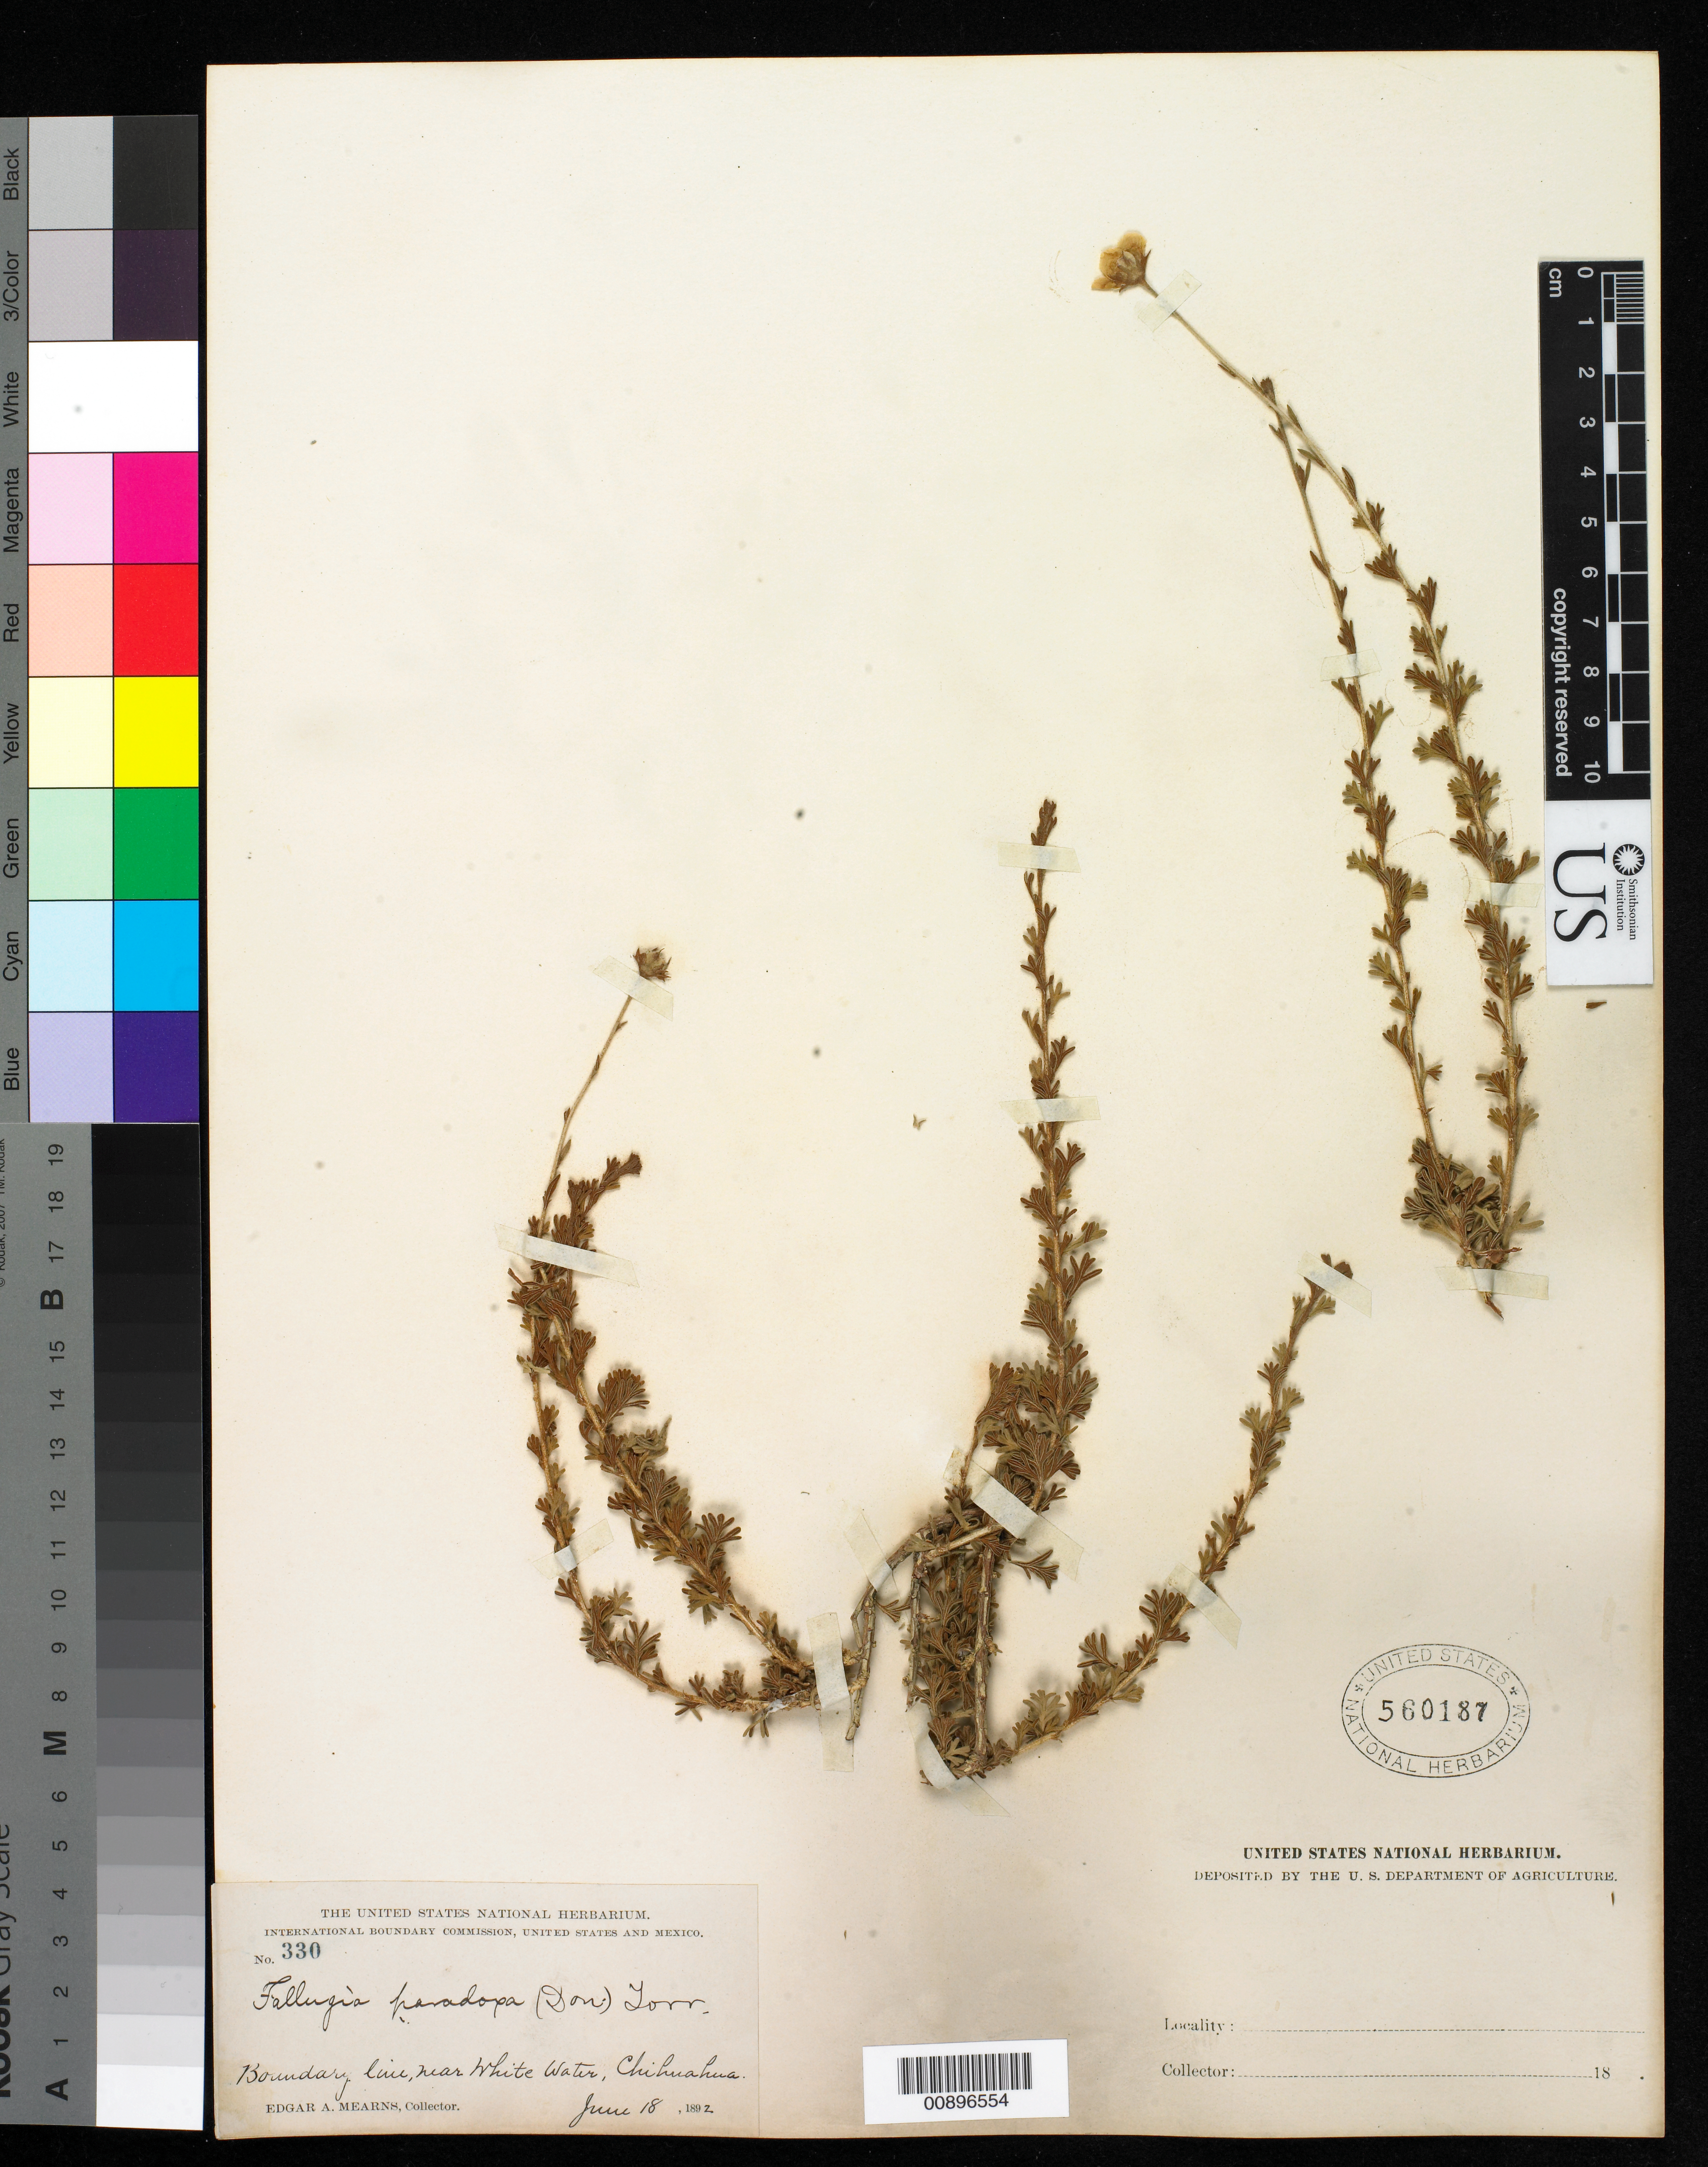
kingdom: Plantae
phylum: Tracheophyta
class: Magnoliopsida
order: Rosales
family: Rosaceae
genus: Fallugia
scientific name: Fallugia paradoxa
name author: (D. Don ex Tilloch & T. Taylor) Endl. ex Torr.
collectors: E. A. Mearns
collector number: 330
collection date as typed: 18 Jun 1892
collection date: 1892-06-18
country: Mexico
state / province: Chihuahua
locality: Boundary Line, near White Water, Chihuahua.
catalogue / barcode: US 560187